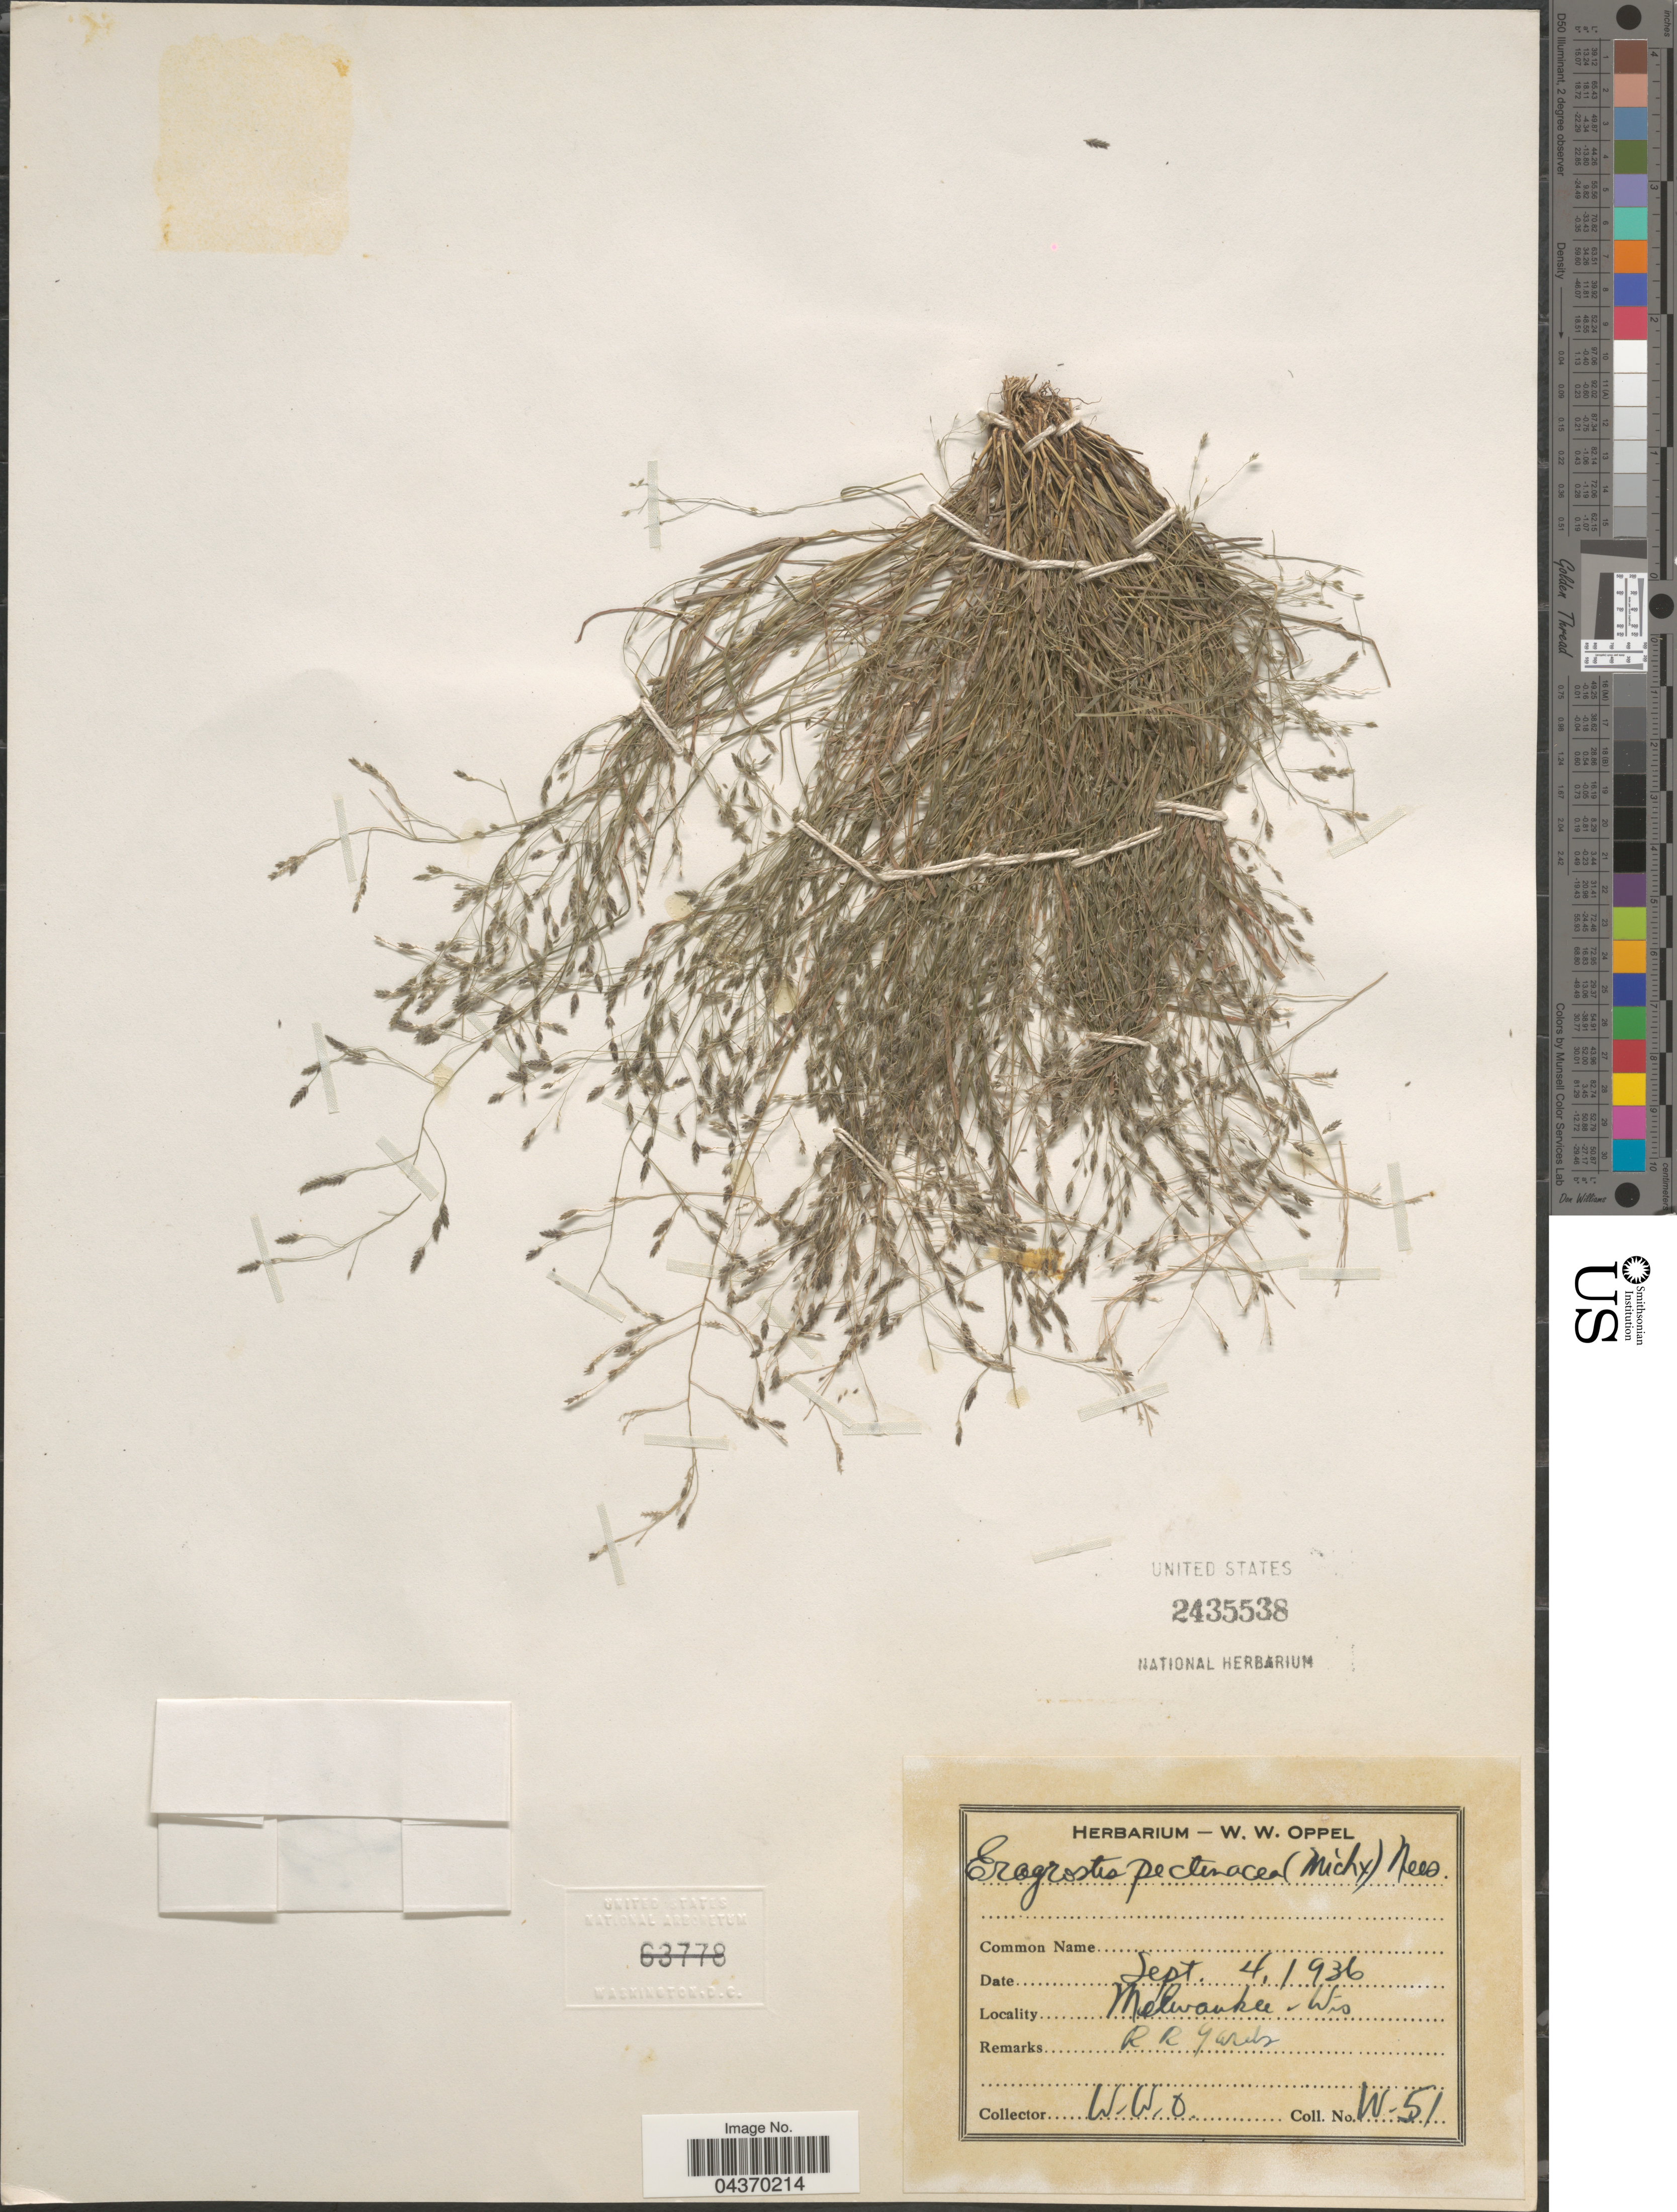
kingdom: Plantae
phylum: Tracheophyta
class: Liliopsida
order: Poales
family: Poaceae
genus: Eragrostis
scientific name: Eragrostis pectinacea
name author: (Michx.) Nees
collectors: W. Oppel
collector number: W-51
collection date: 1936-09-04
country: United States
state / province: Wisconsin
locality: Milwaukee.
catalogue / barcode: US 2435538